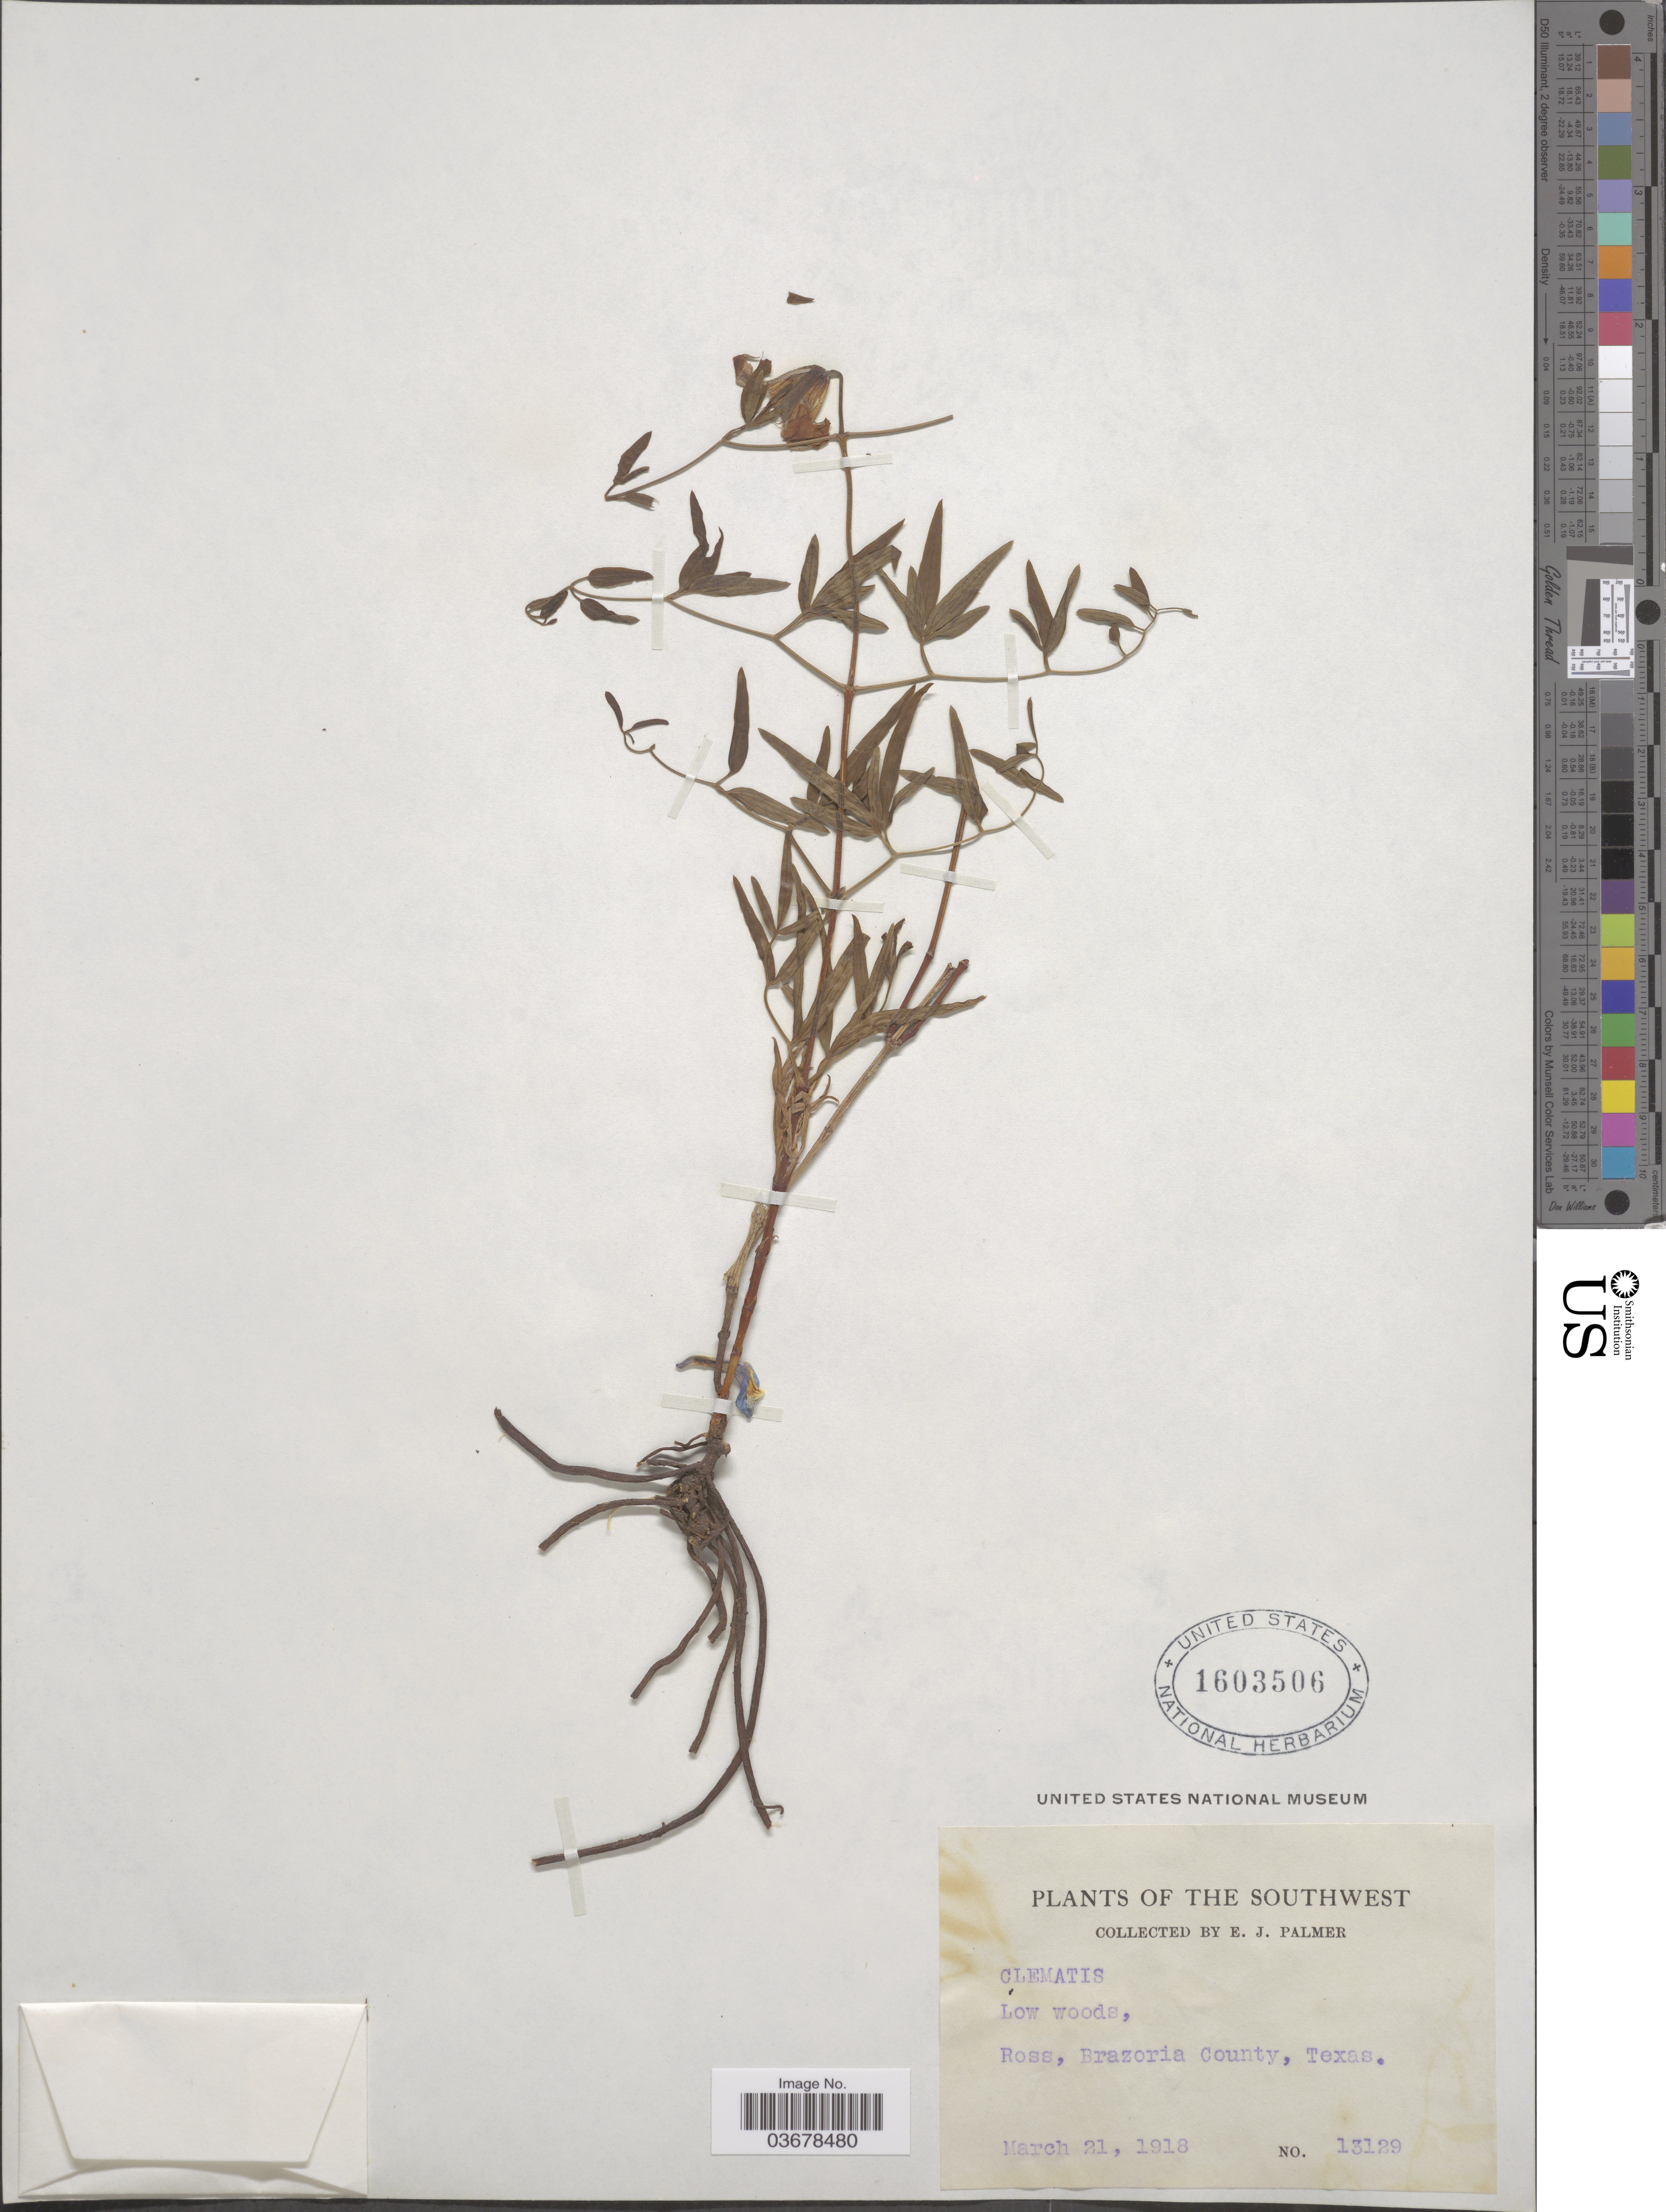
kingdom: Plantae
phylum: Tracheophyta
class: Magnoliopsida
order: Ranunculales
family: Ranunculaceae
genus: Clematis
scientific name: Clematis sp.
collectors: E. J. Palmer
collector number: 13129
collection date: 1918-03-21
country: United States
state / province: Texas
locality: Southwest. Low woods, Ross, Brazoria County.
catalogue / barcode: US 1603506